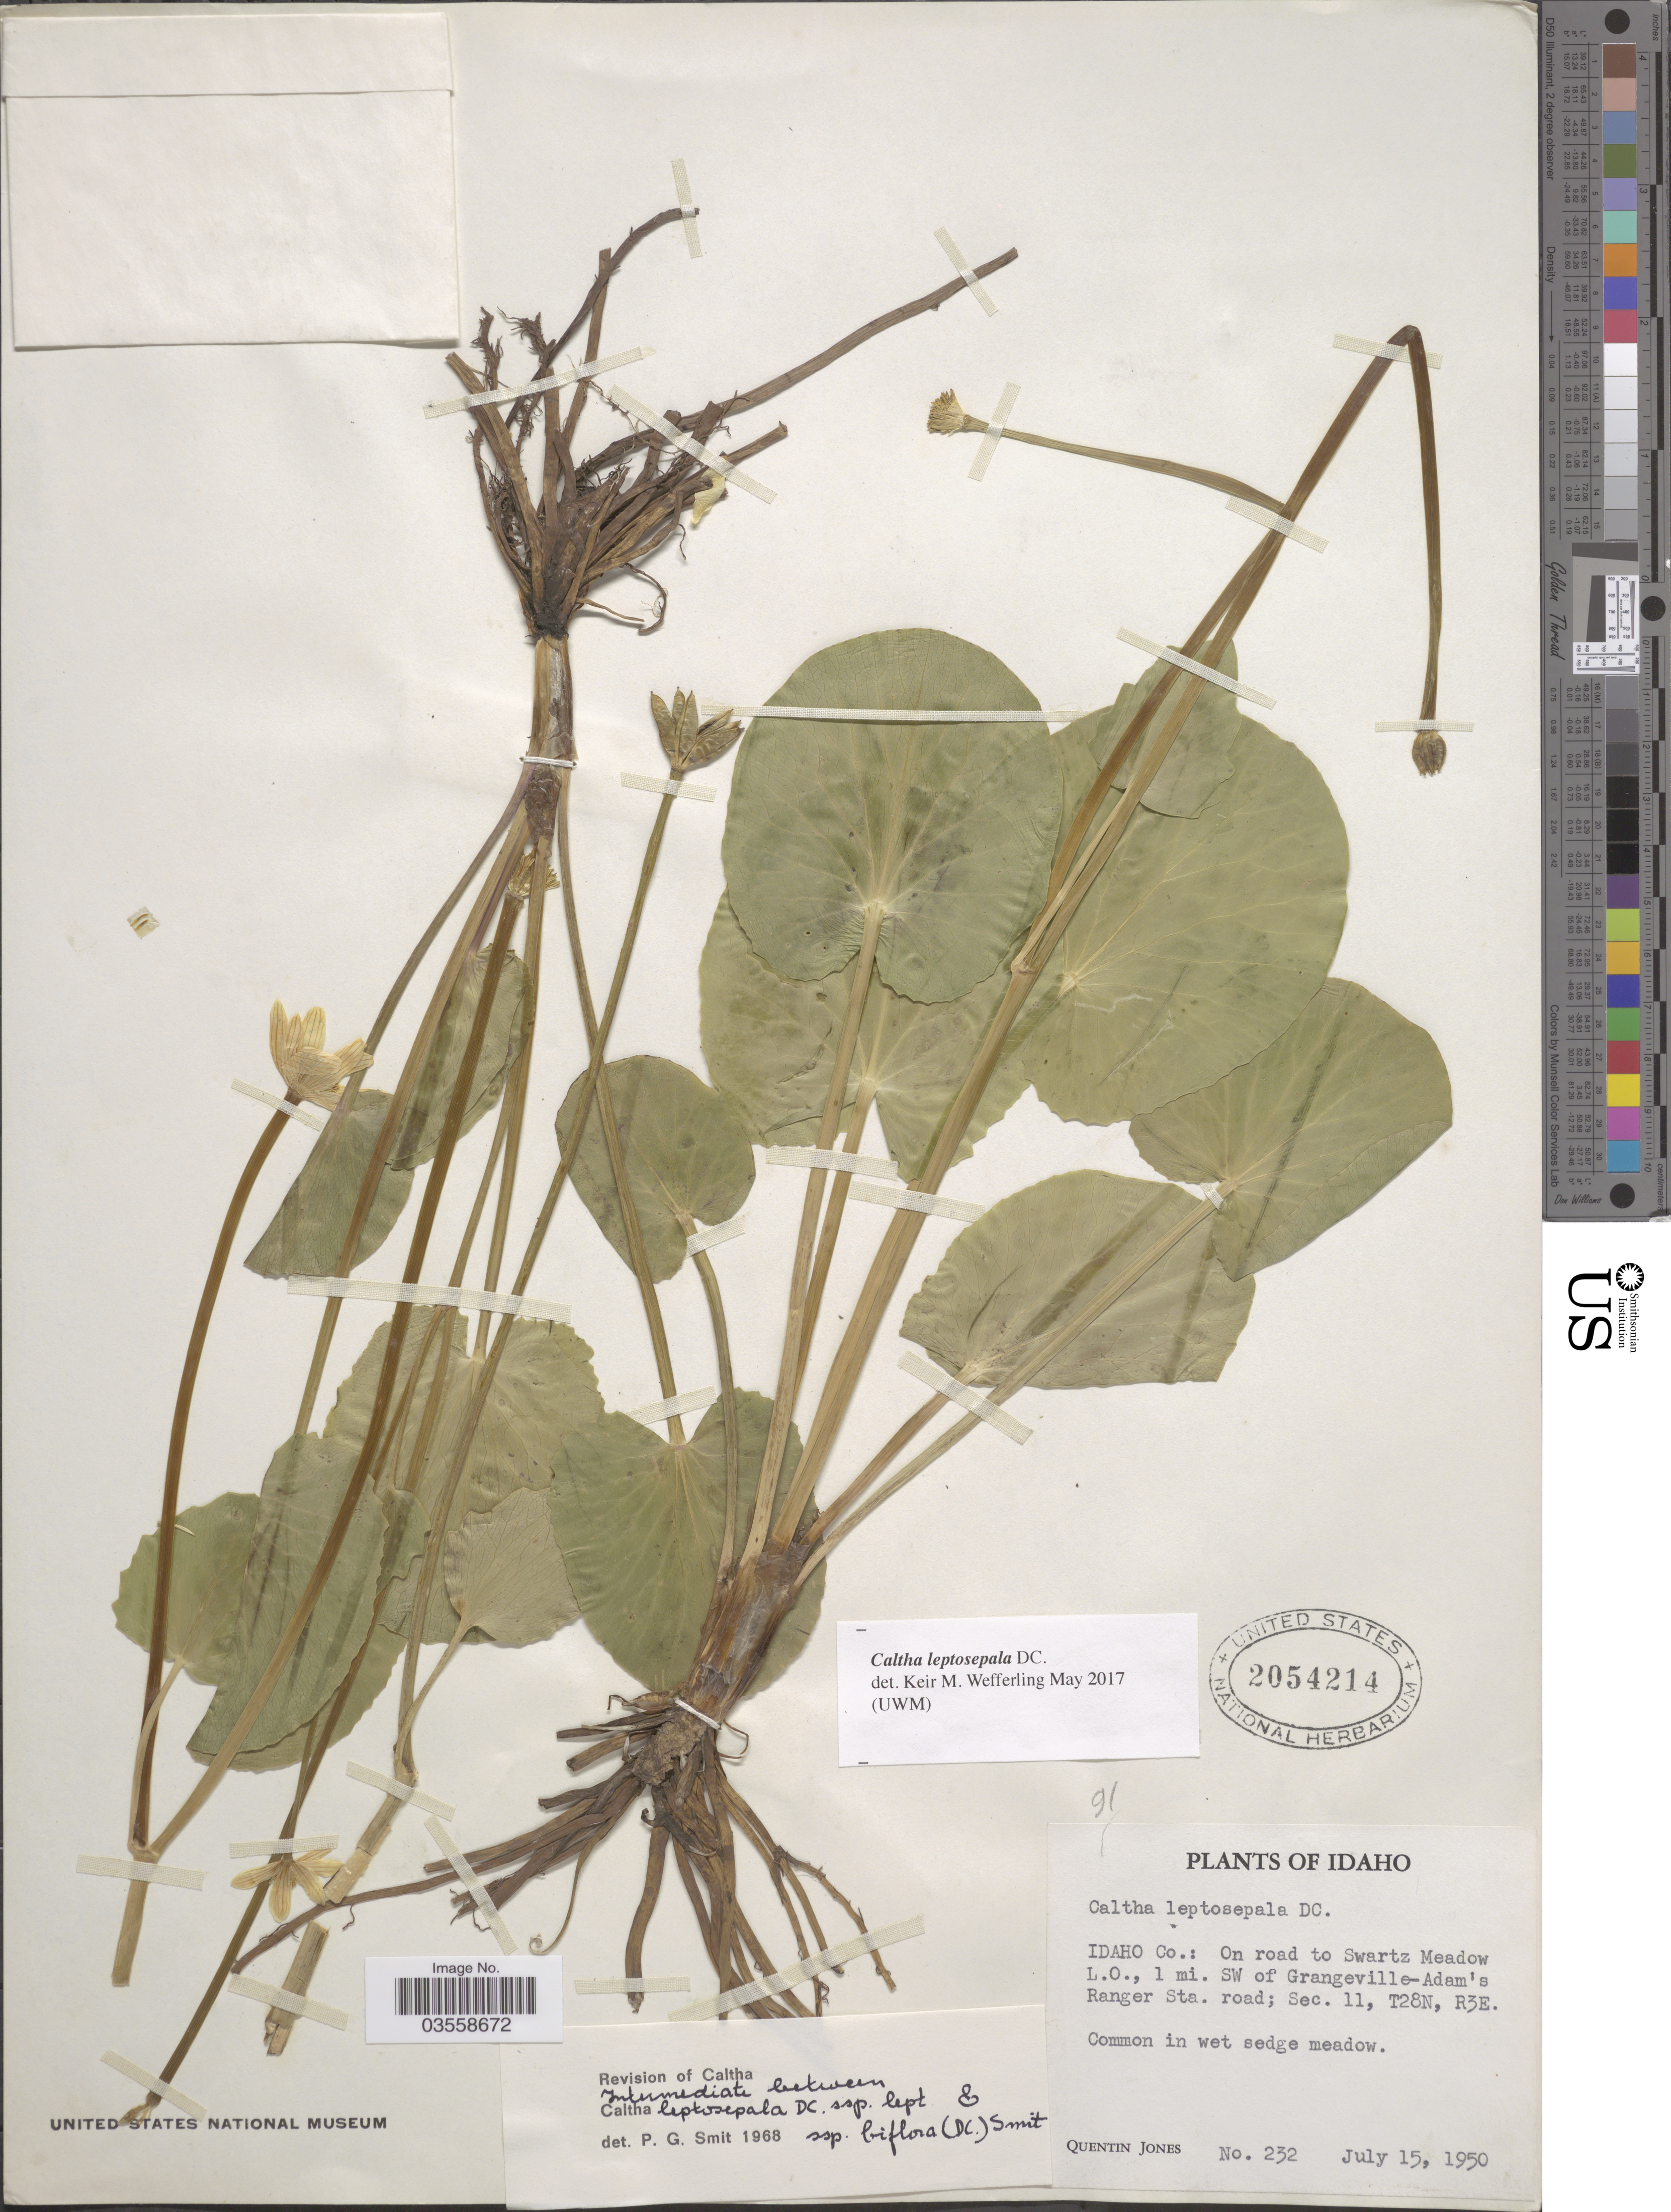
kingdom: Plantae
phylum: Tracheophyta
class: Magnoliopsida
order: Ranunculales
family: Ranunculaceae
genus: Caltha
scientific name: Caltha leptosepala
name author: DC.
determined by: Wefferling, Keir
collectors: Q. Jones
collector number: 232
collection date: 1950-07-15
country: United States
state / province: Idaho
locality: Idaho Co.: On road to Swartz Meadow L.O., 1 mi. SW of Grangeville-Adam's Ranger Sta. road; Sec. 11, T28N, R3E.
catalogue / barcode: US 2054214